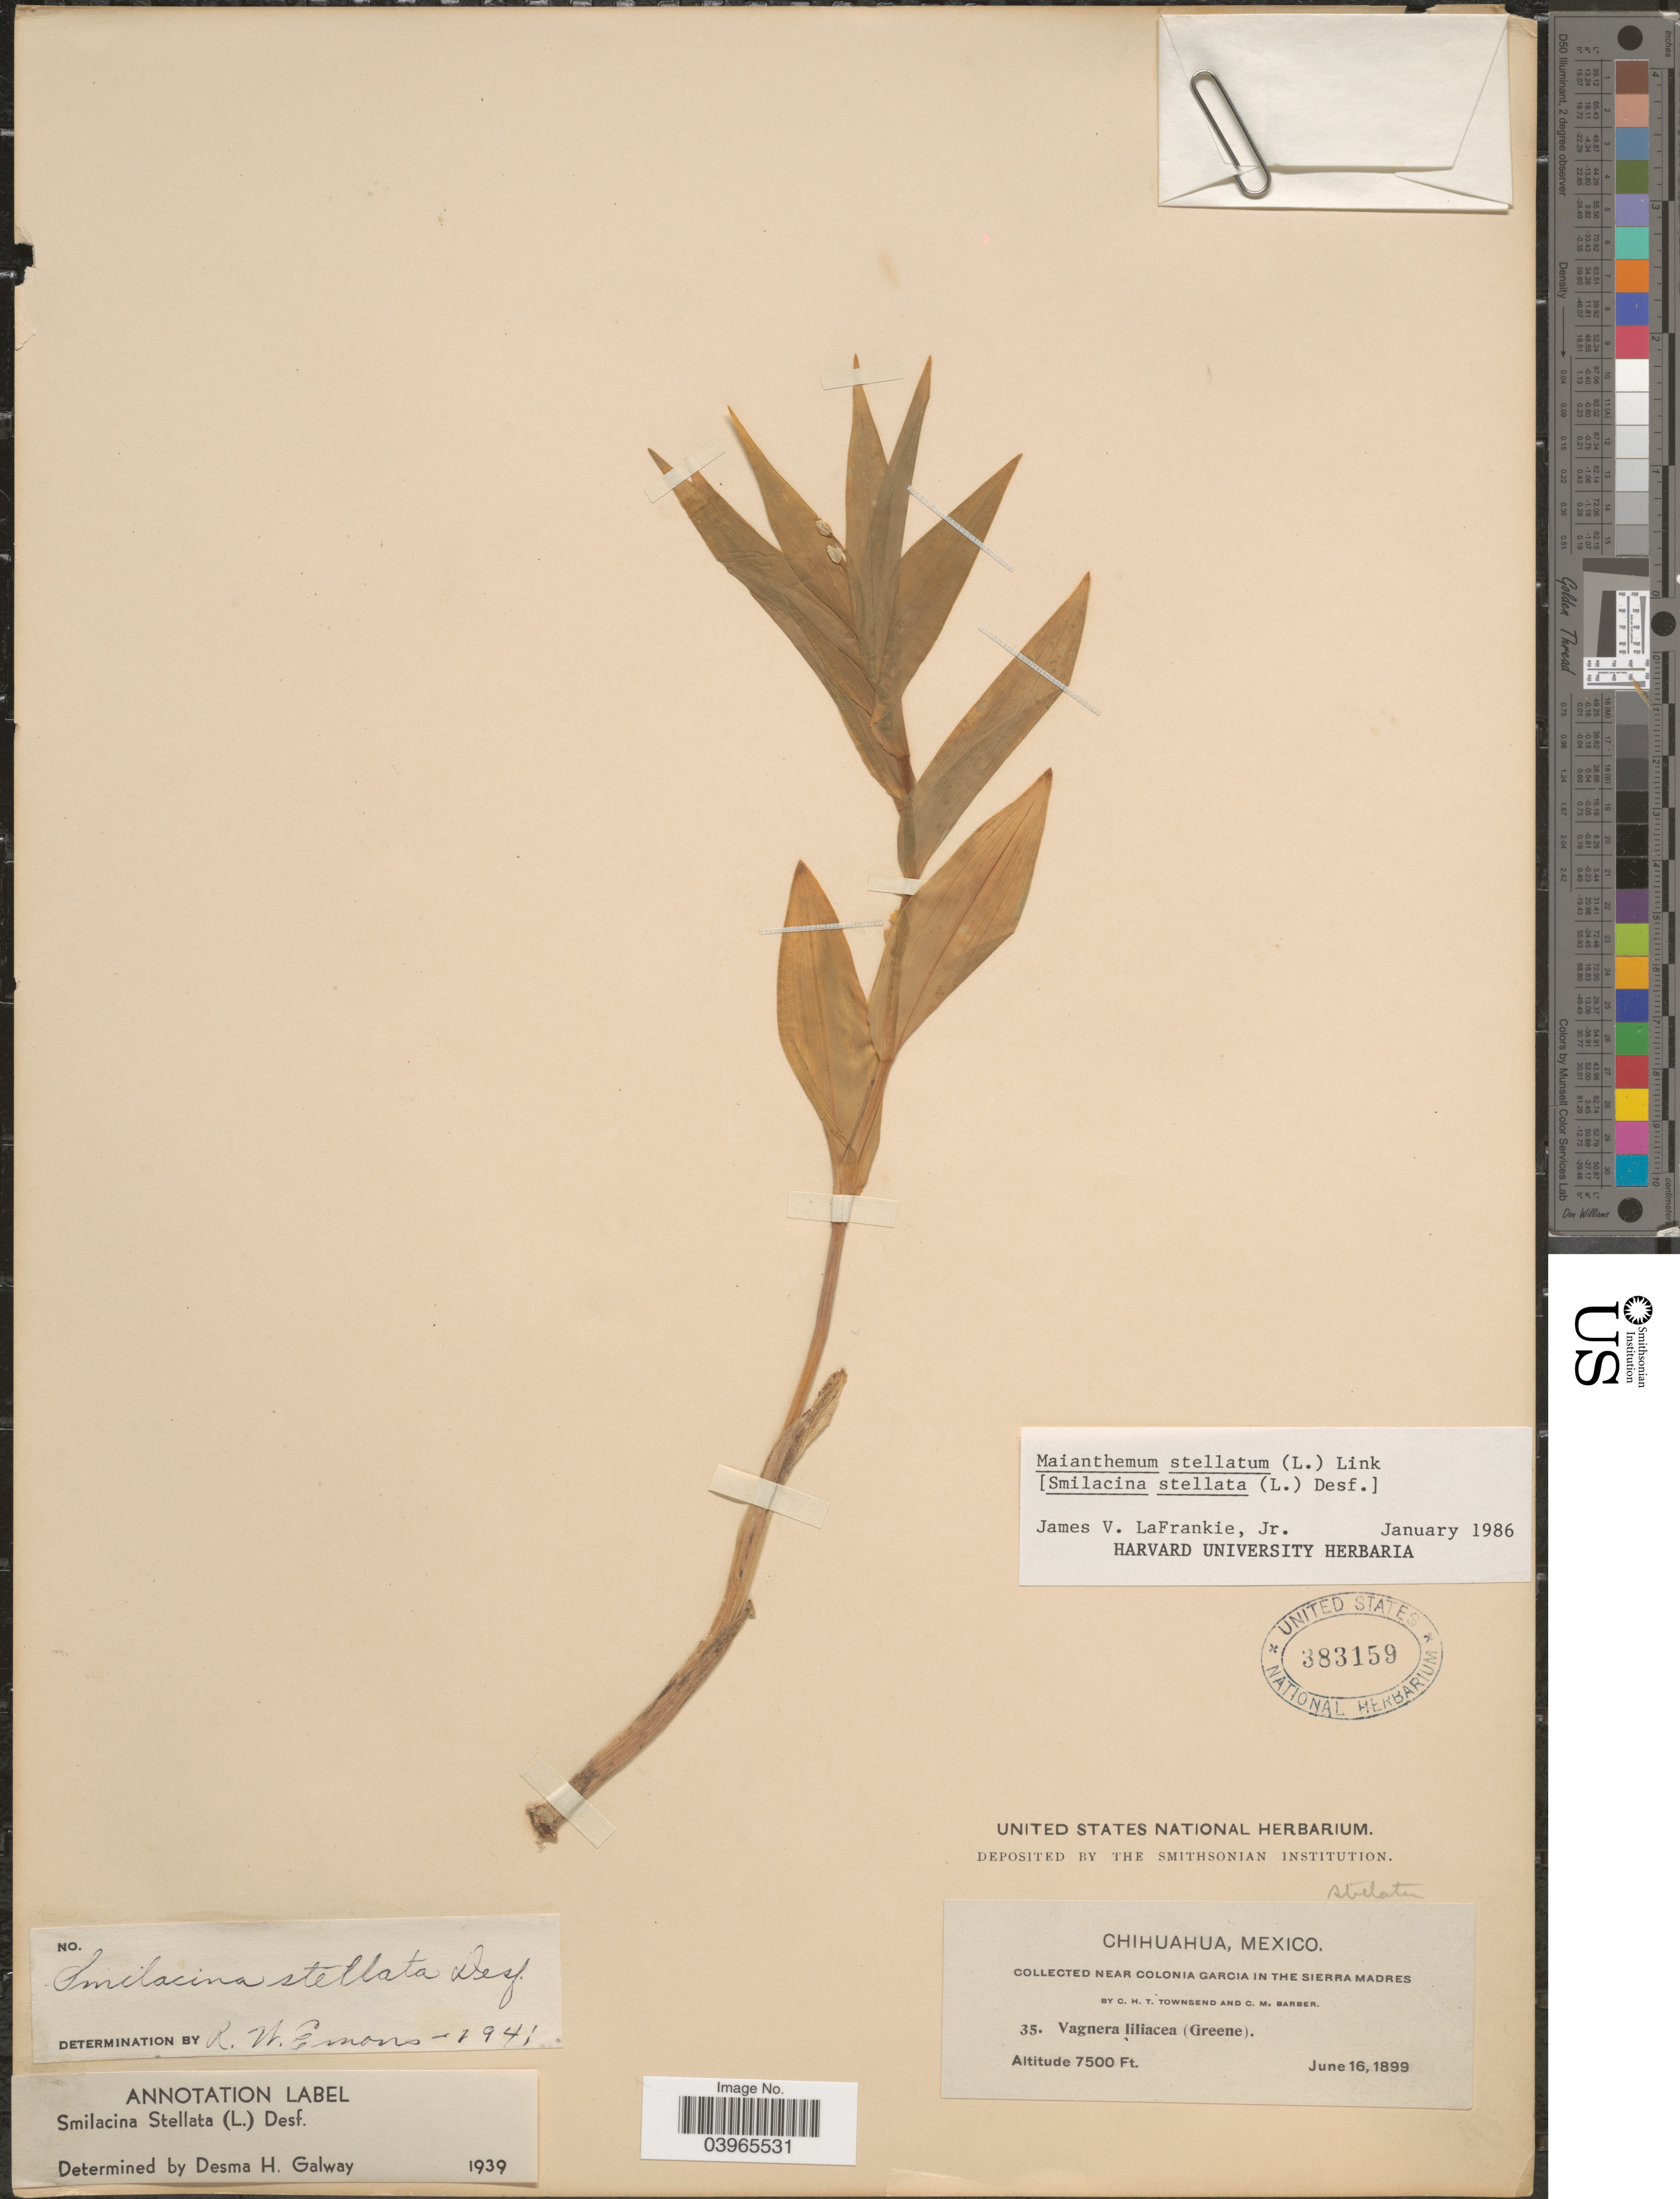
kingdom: Plantae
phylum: Tracheophyta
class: Liliopsida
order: Asparagales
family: Asparagaceae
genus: Maianthemum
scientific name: Maianthemum stellatum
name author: (L.) Link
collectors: C. H. T. Townsend & C. Barber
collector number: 35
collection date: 1899-06-16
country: Mexico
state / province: Chihuahua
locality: Near Colonia Garcia in the Sierra Madres.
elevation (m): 2286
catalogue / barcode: US 383159